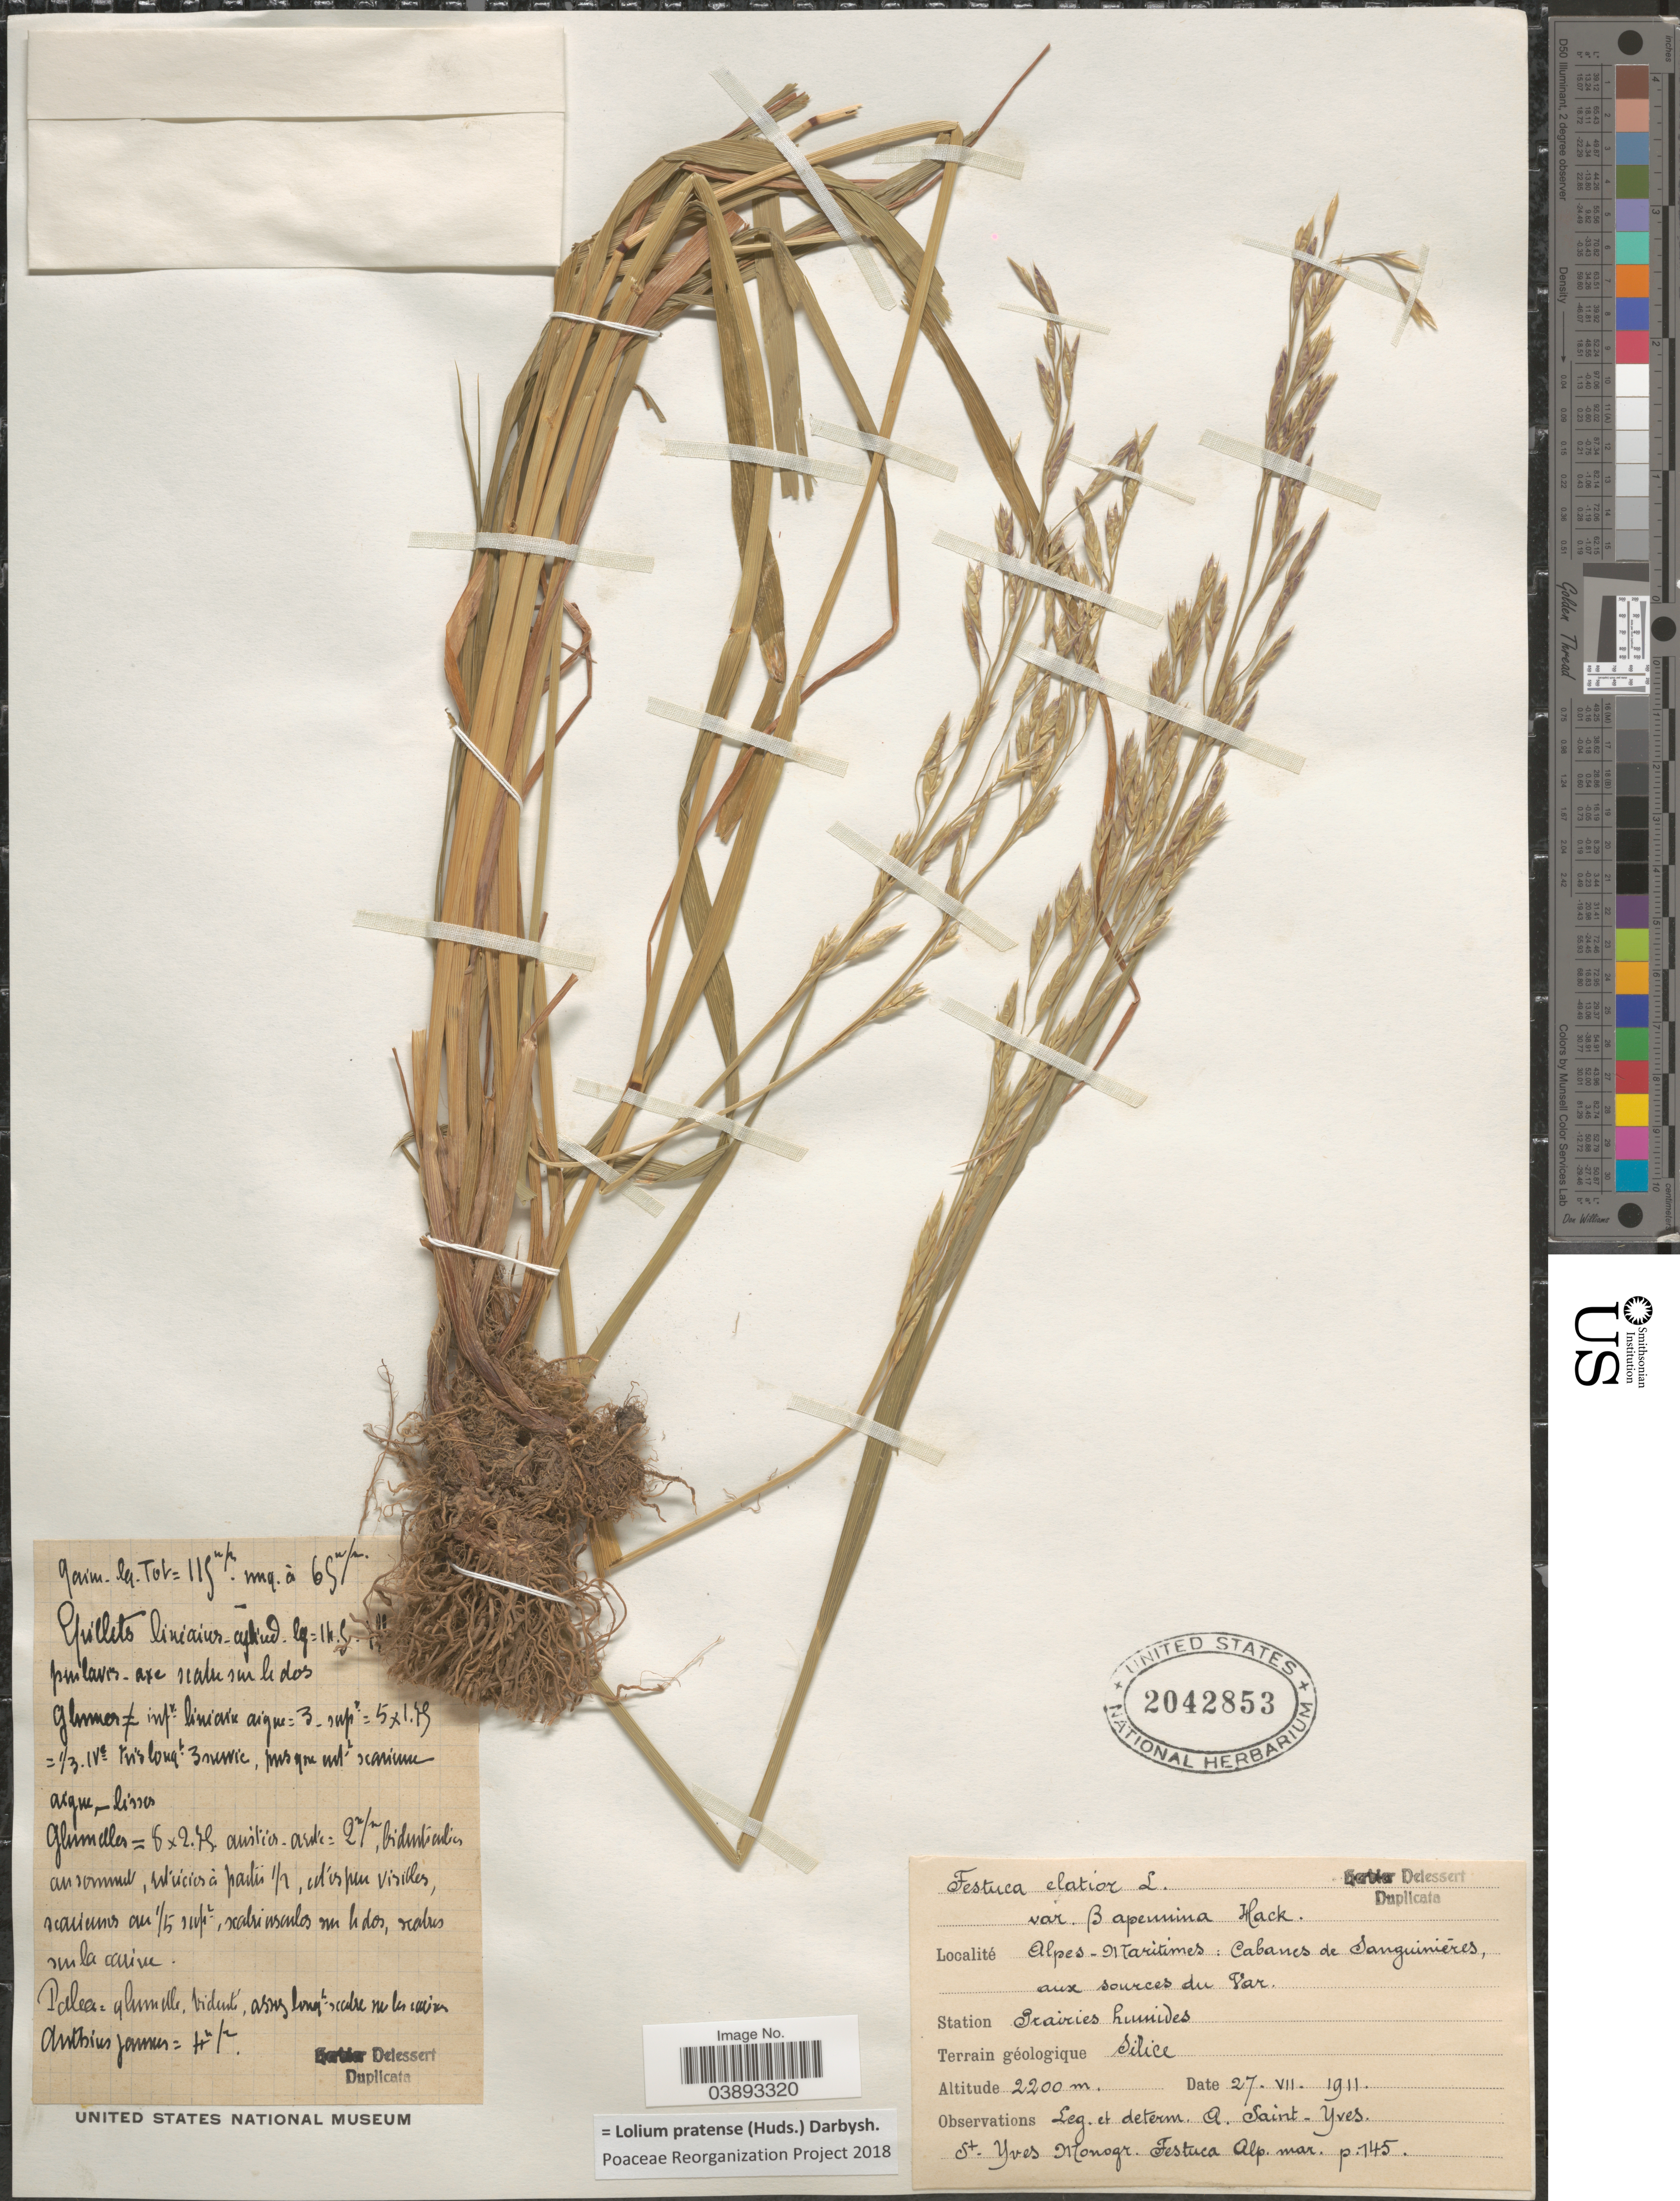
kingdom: Plantae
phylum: Tracheophyta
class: Liliopsida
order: Poales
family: Poaceae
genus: Lolium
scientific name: Lolium pratense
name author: (Huds.) Darbysh.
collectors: A. Saint-Yves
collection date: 1911-07-27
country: France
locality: Alpes-Maritimes: Cabanes de Sanguinieres, aux sources du Var. Station Prairies humides.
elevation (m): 2200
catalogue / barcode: US 2042853